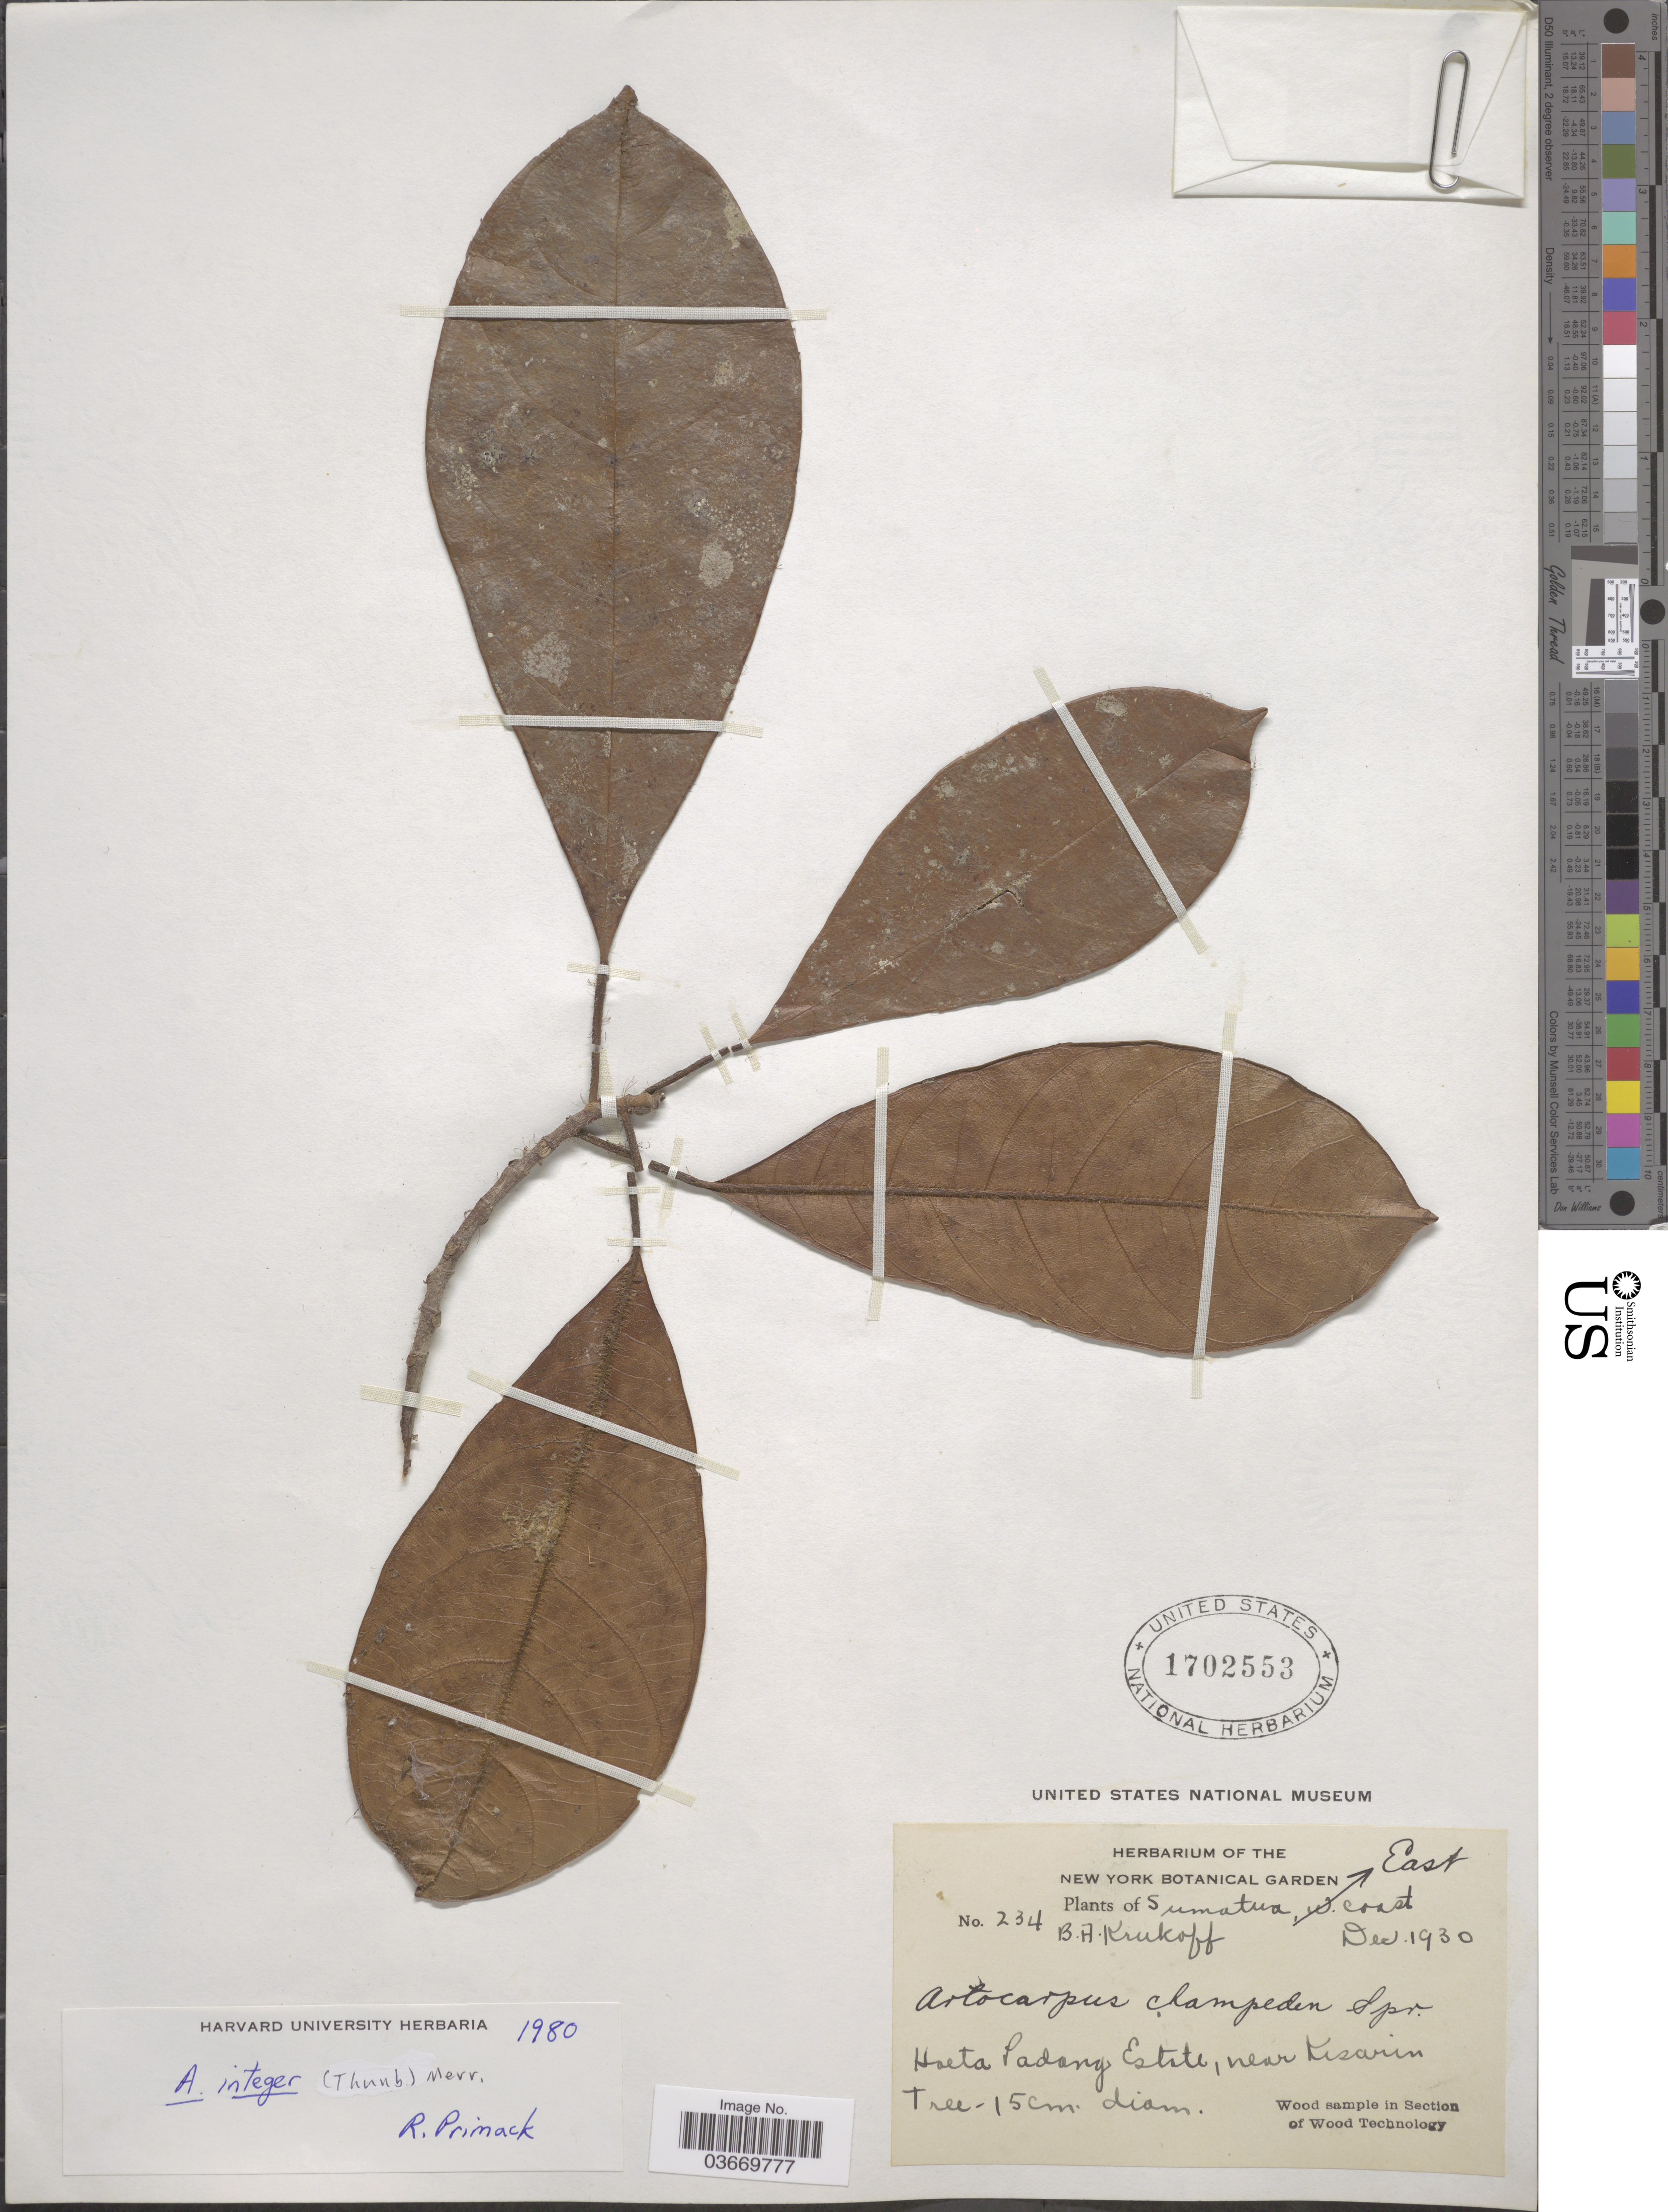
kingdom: Plantae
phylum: Tracheophyta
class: Magnoliopsida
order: Rosales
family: Moraceae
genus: Artocarpus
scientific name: Artocarpus integer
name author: (Thunb.) Merr.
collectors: B. A. Krukoff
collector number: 234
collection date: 1930-12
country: Indonesia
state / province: Sumatra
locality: East Coast. Hoeta Padang Estate, near Kisarin.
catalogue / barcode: US 1702553